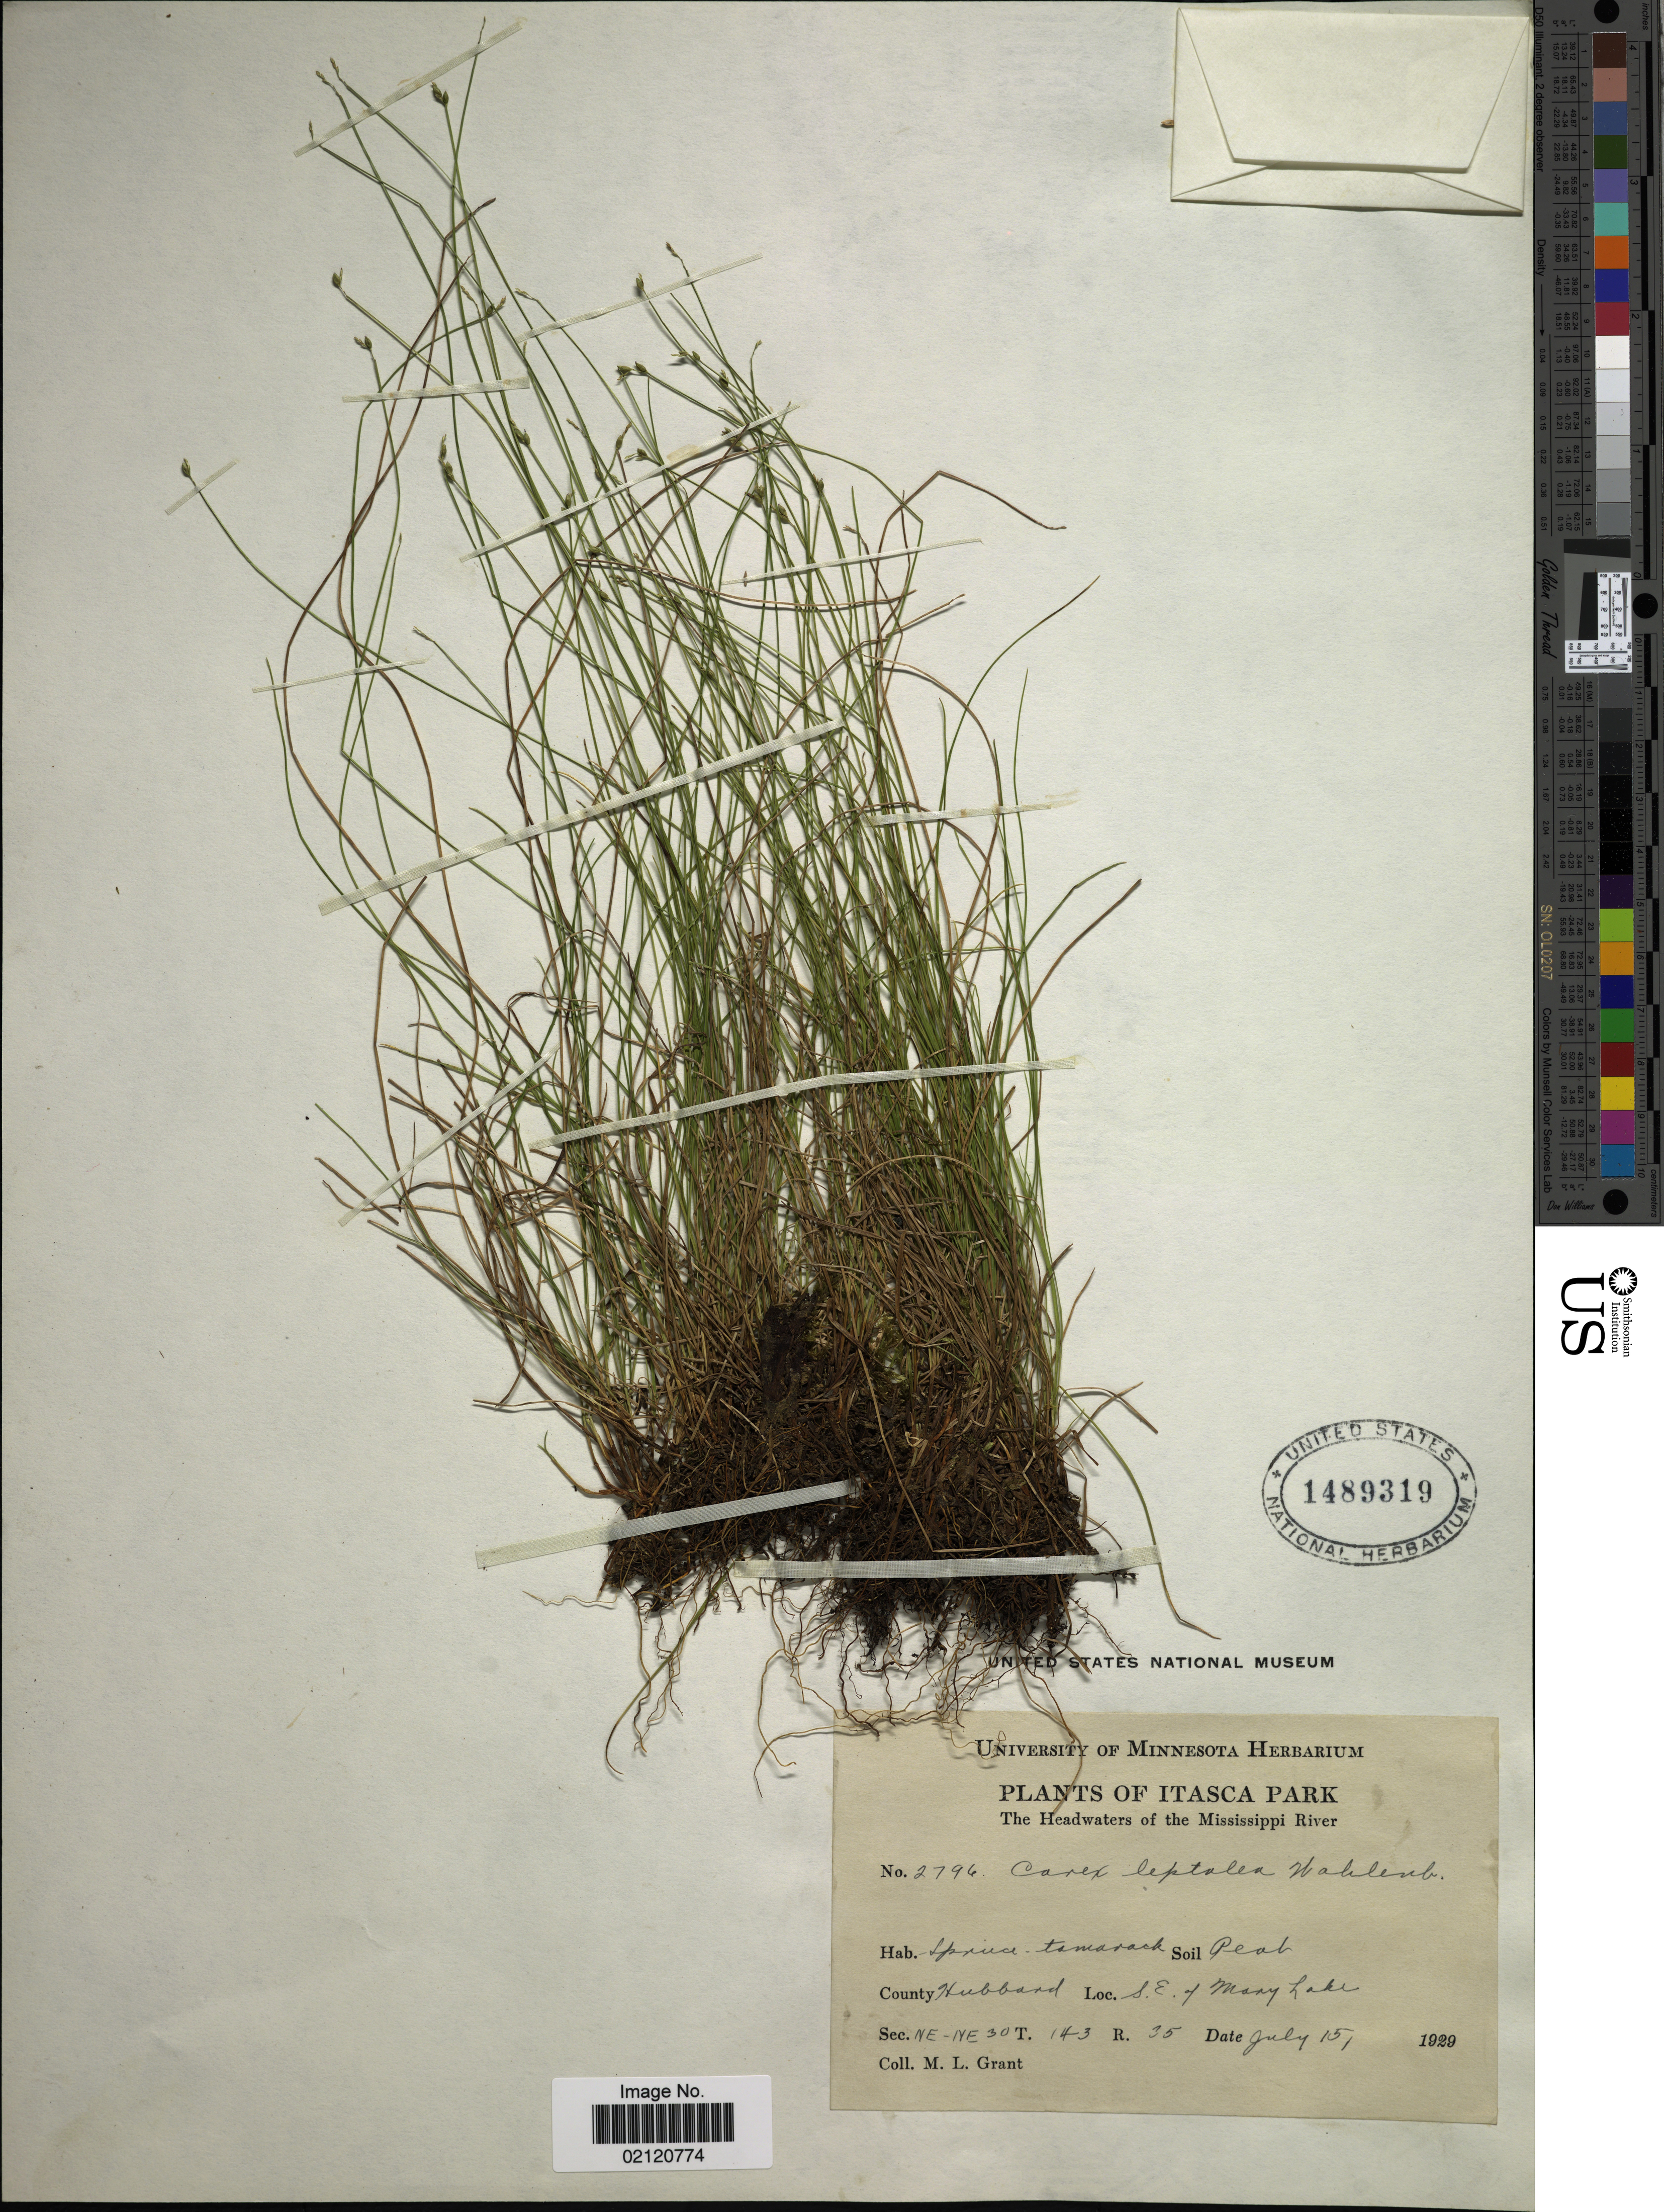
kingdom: Plantae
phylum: Tracheophyta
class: Liliopsida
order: Poales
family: Cyperaceae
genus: Carex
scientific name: Carex leptalea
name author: Wahlenb.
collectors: M. L. Grant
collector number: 2794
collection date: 1929-07-15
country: United States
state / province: Minnesota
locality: Itasca Park, The Headwaters of the Mississippi River, Spruce Tamarack, County Hubbard, S.E. of Mary Lake NE NE30 T143 R 35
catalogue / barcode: US 1489319